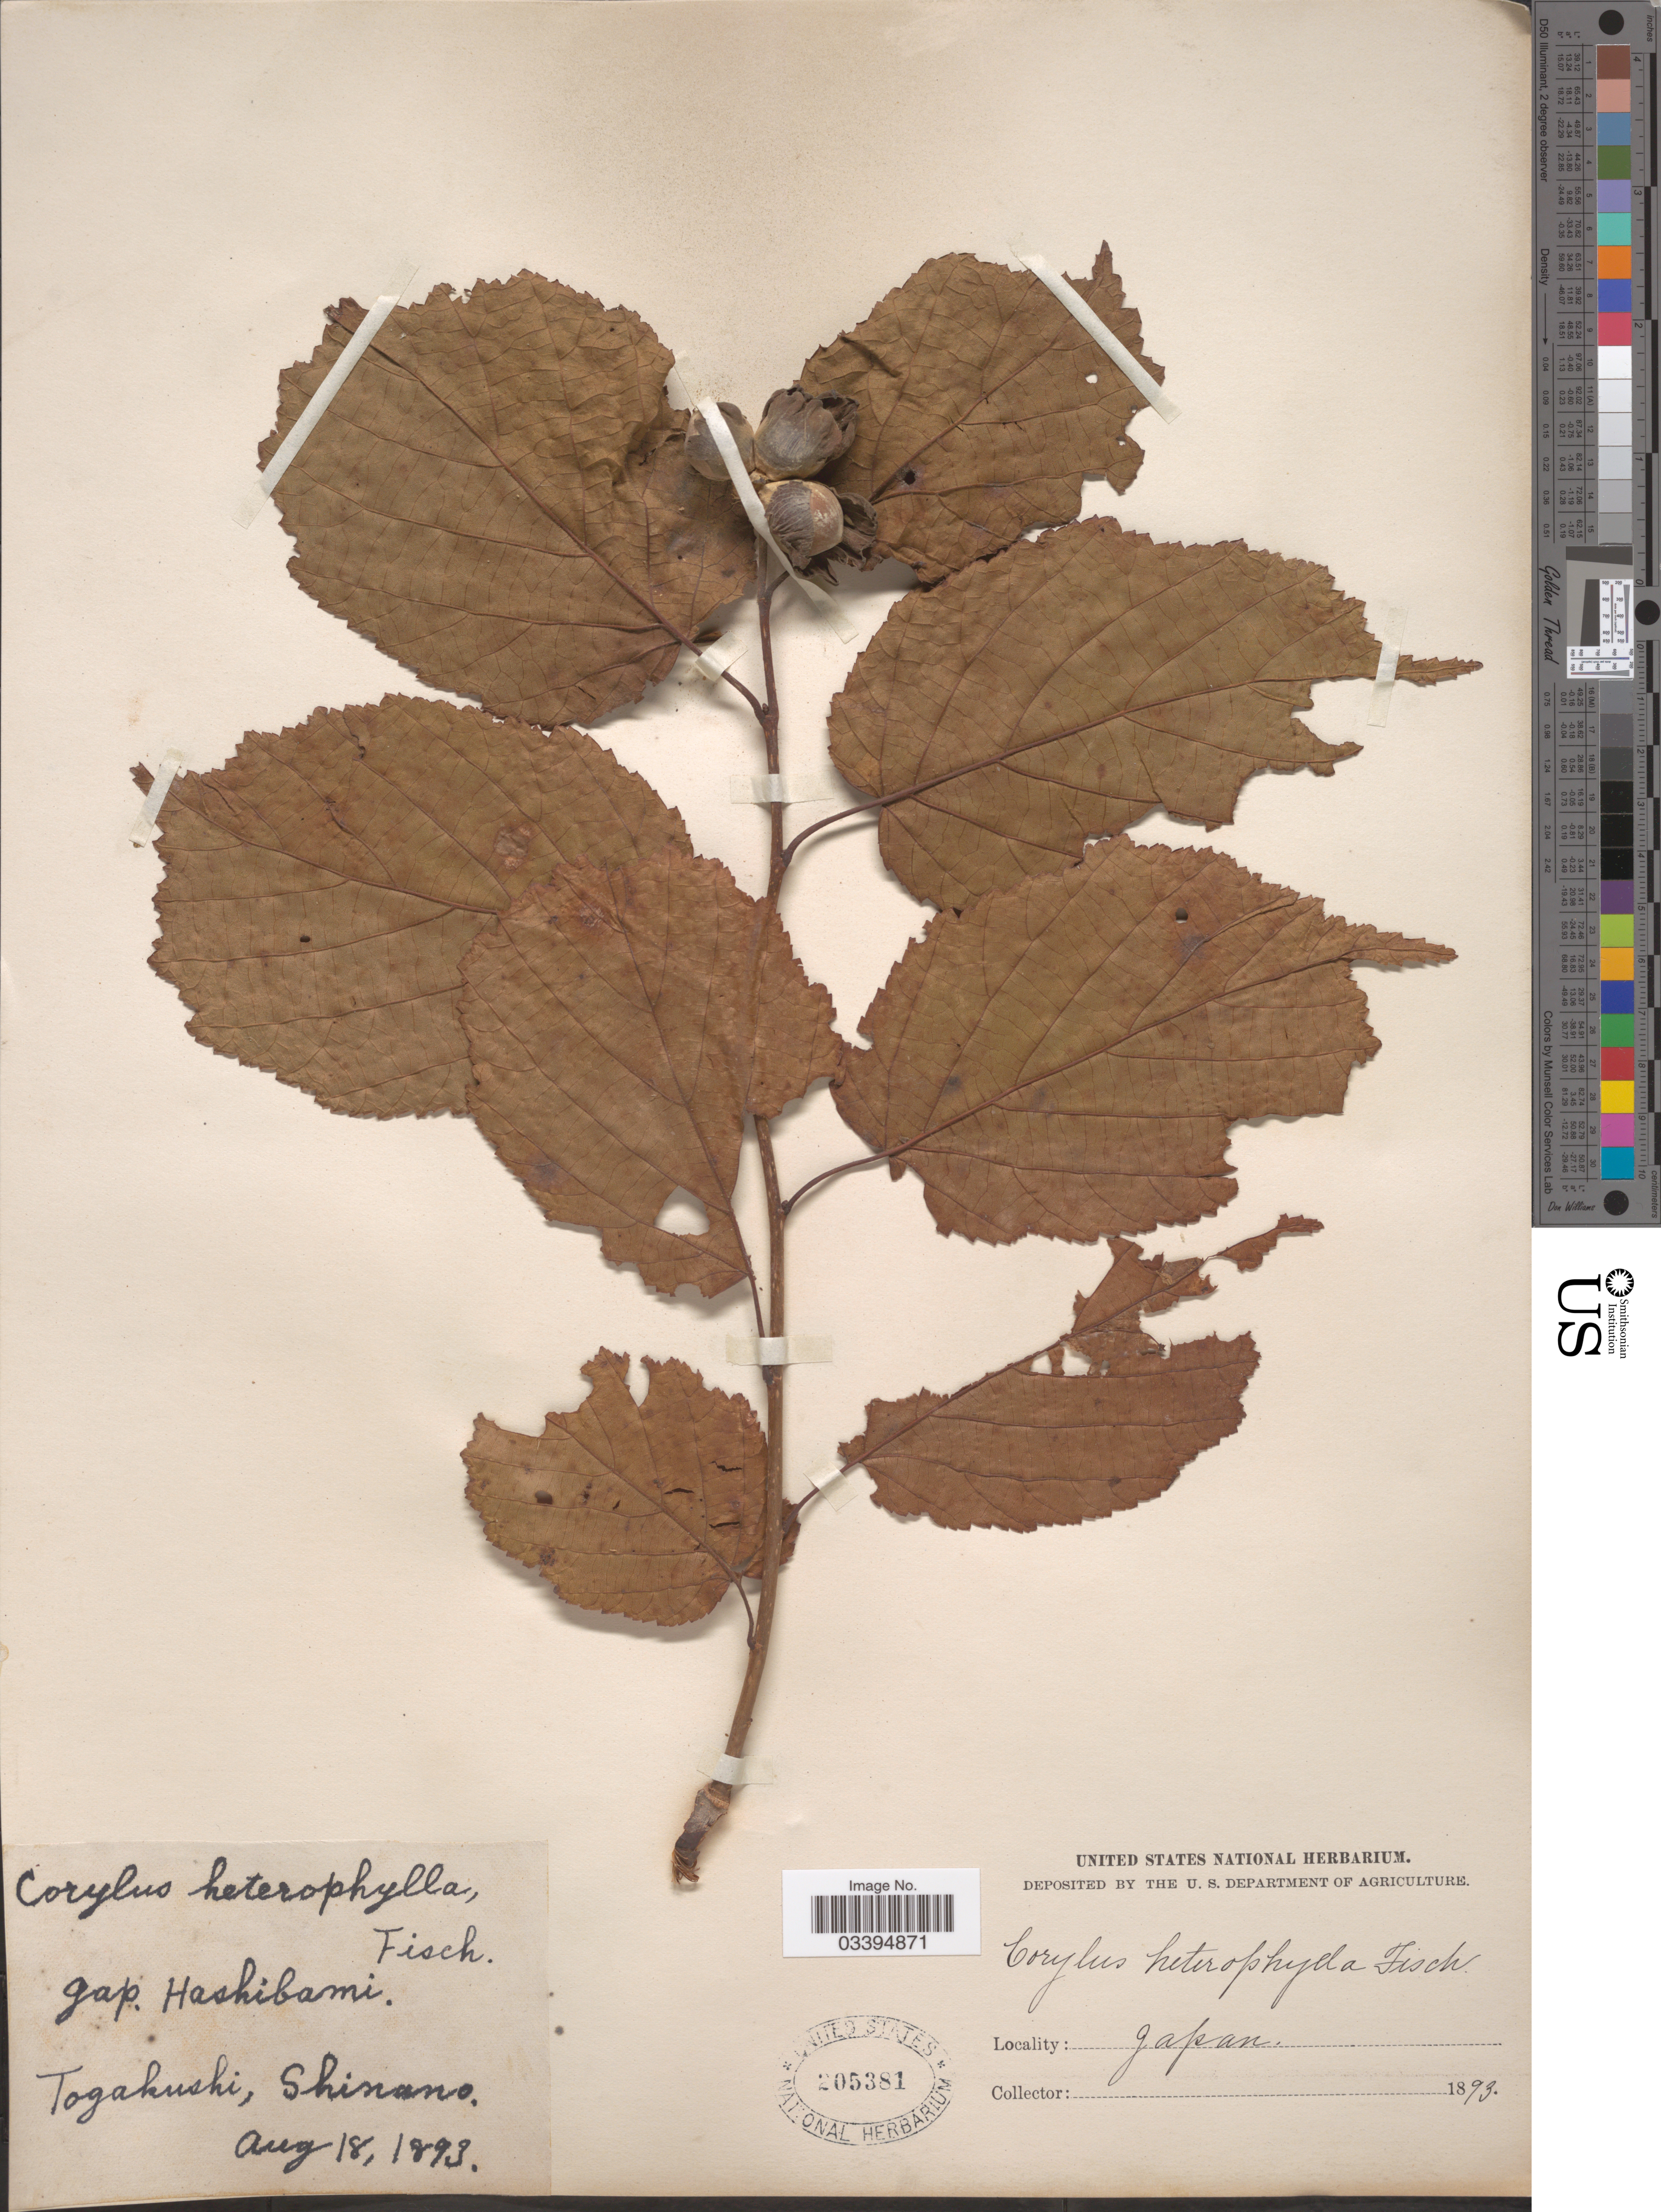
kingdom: Plantae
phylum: Tracheophyta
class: Magnoliopsida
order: Fagales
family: Betulaceae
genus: Corylus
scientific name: Corylus heterophylla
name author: Fisch. ex Trautv.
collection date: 1893-08-18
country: Japan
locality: Togakushi, Shinano.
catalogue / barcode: US 205381